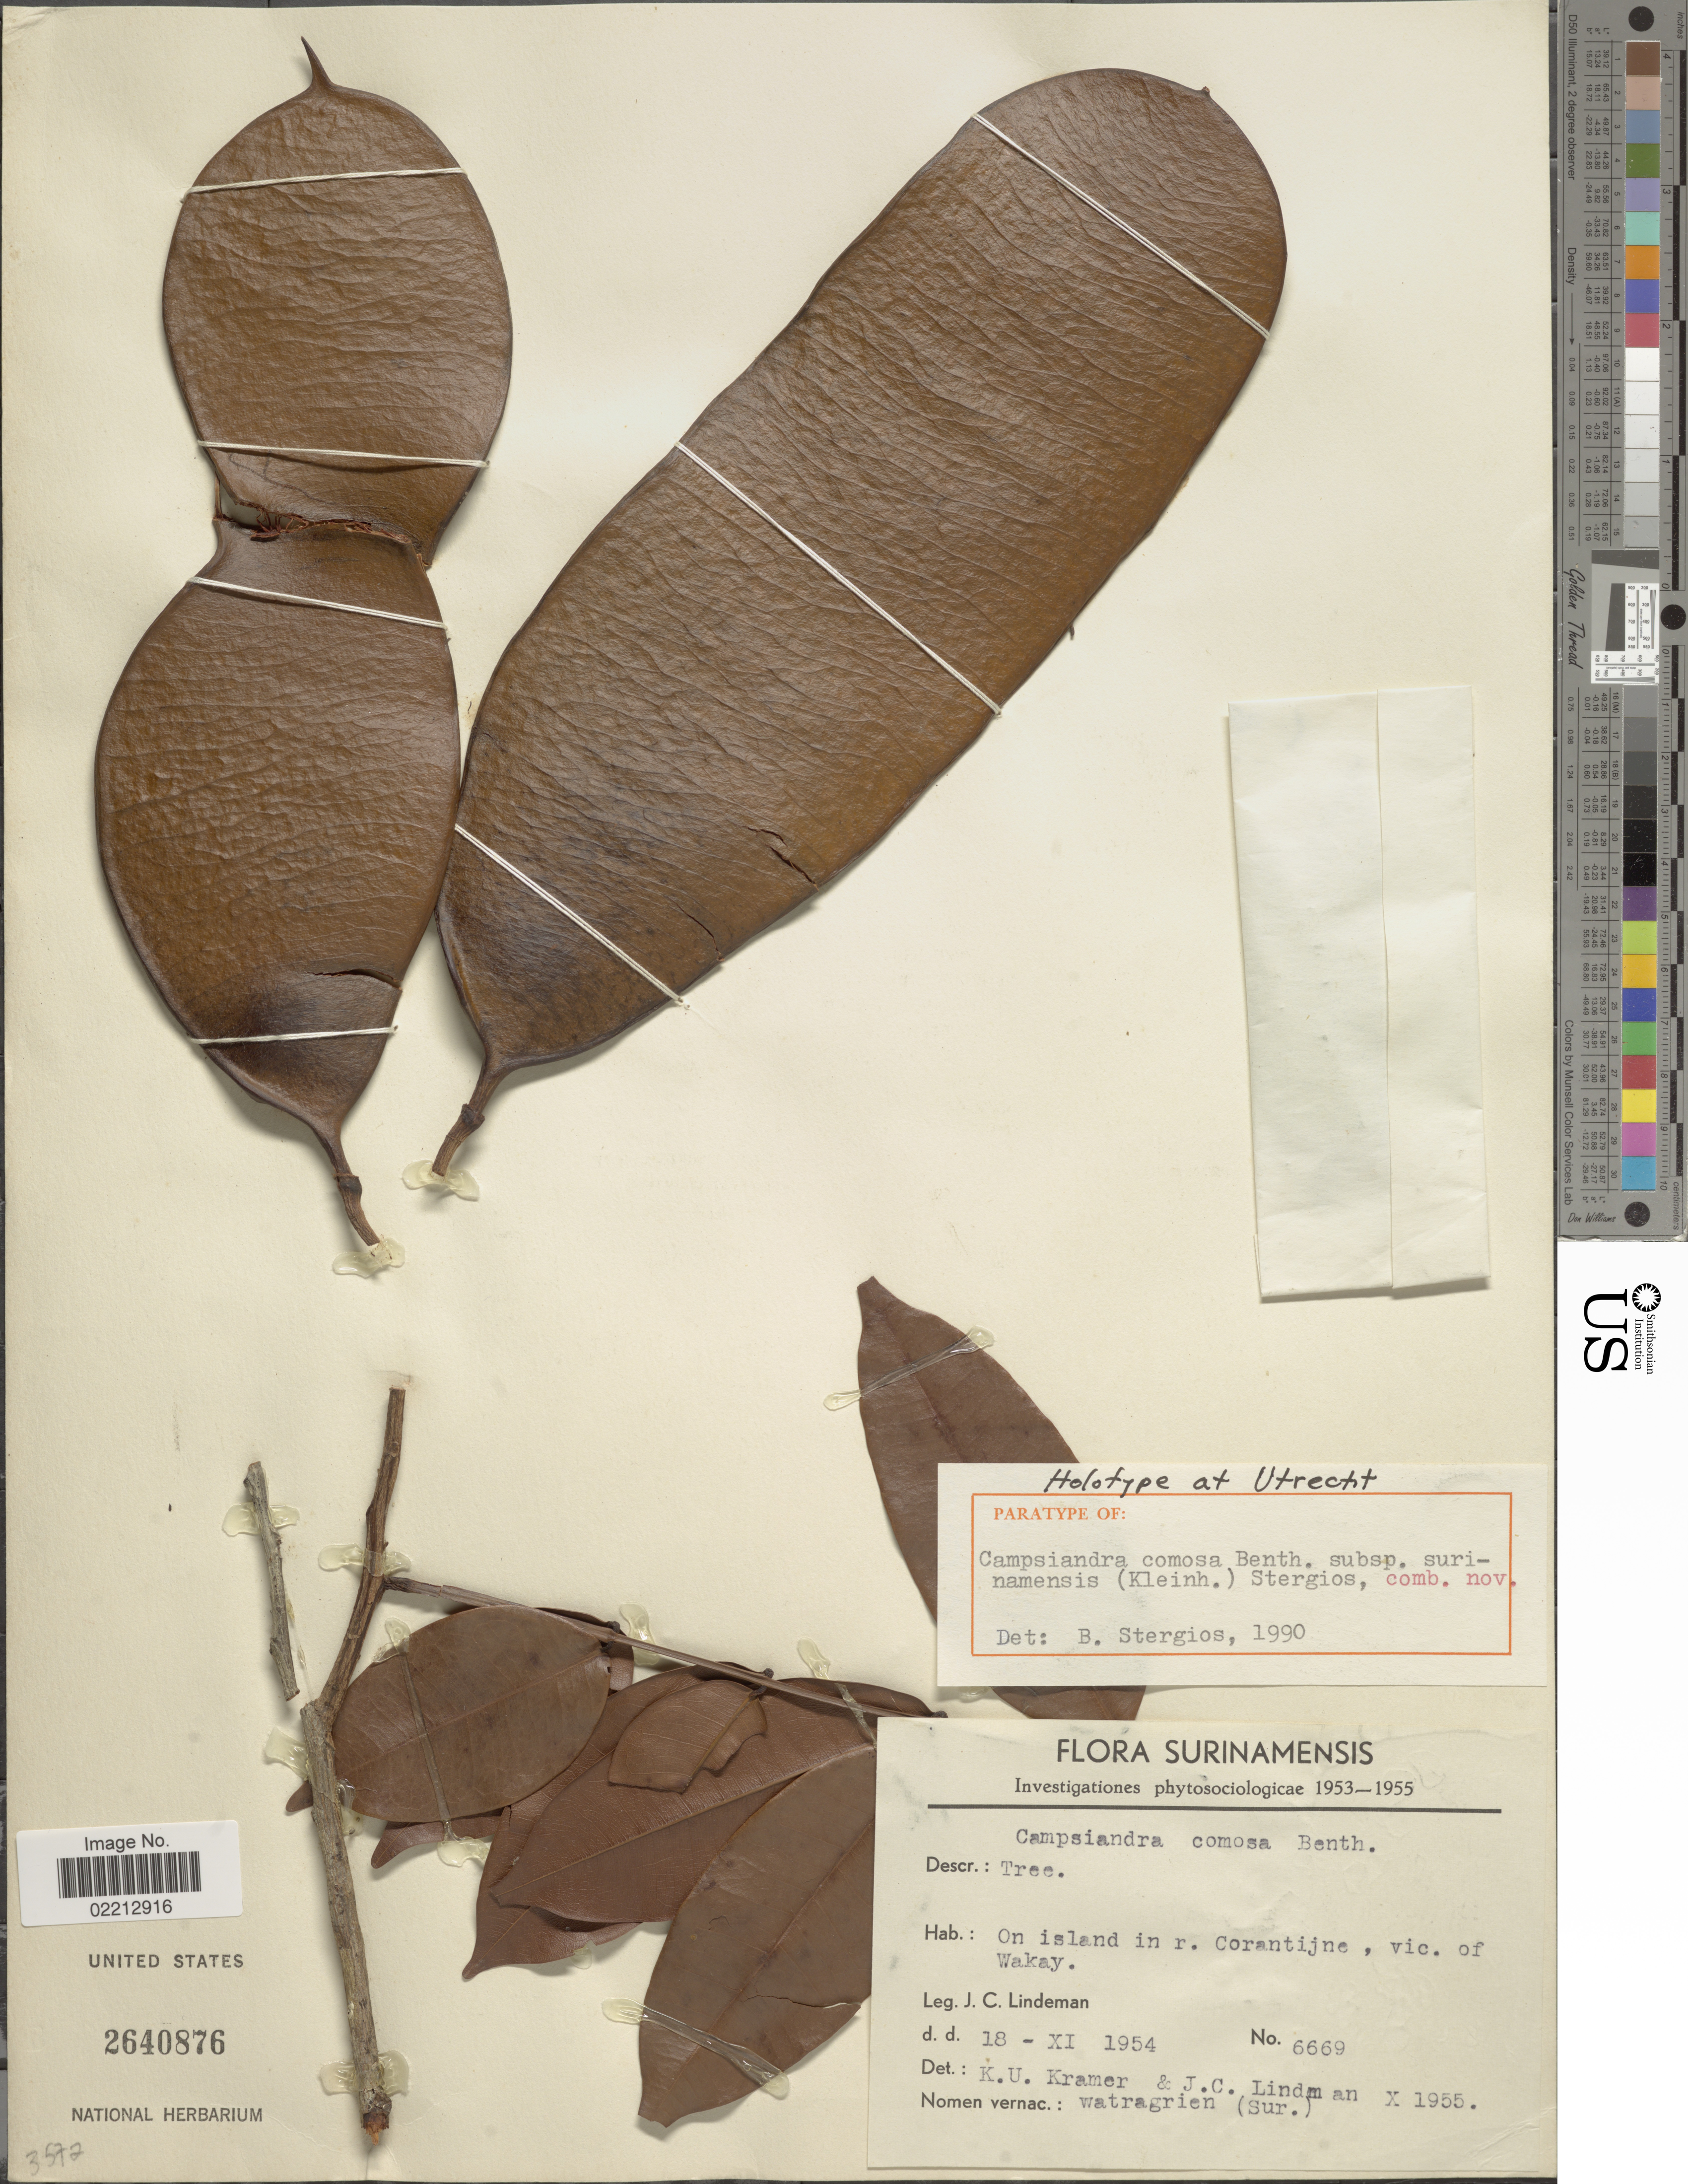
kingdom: Plantae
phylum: Tracheophyta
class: Magnoliopsida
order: Fabales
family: Fabaceae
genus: Campsiandra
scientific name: Campsiandra comosa var. comosa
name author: Benth.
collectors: J. C. Lindeman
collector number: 6669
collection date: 1954-11-18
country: Suriname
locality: On island in R. Corantijne, vic. of Wakay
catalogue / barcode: US 2640876